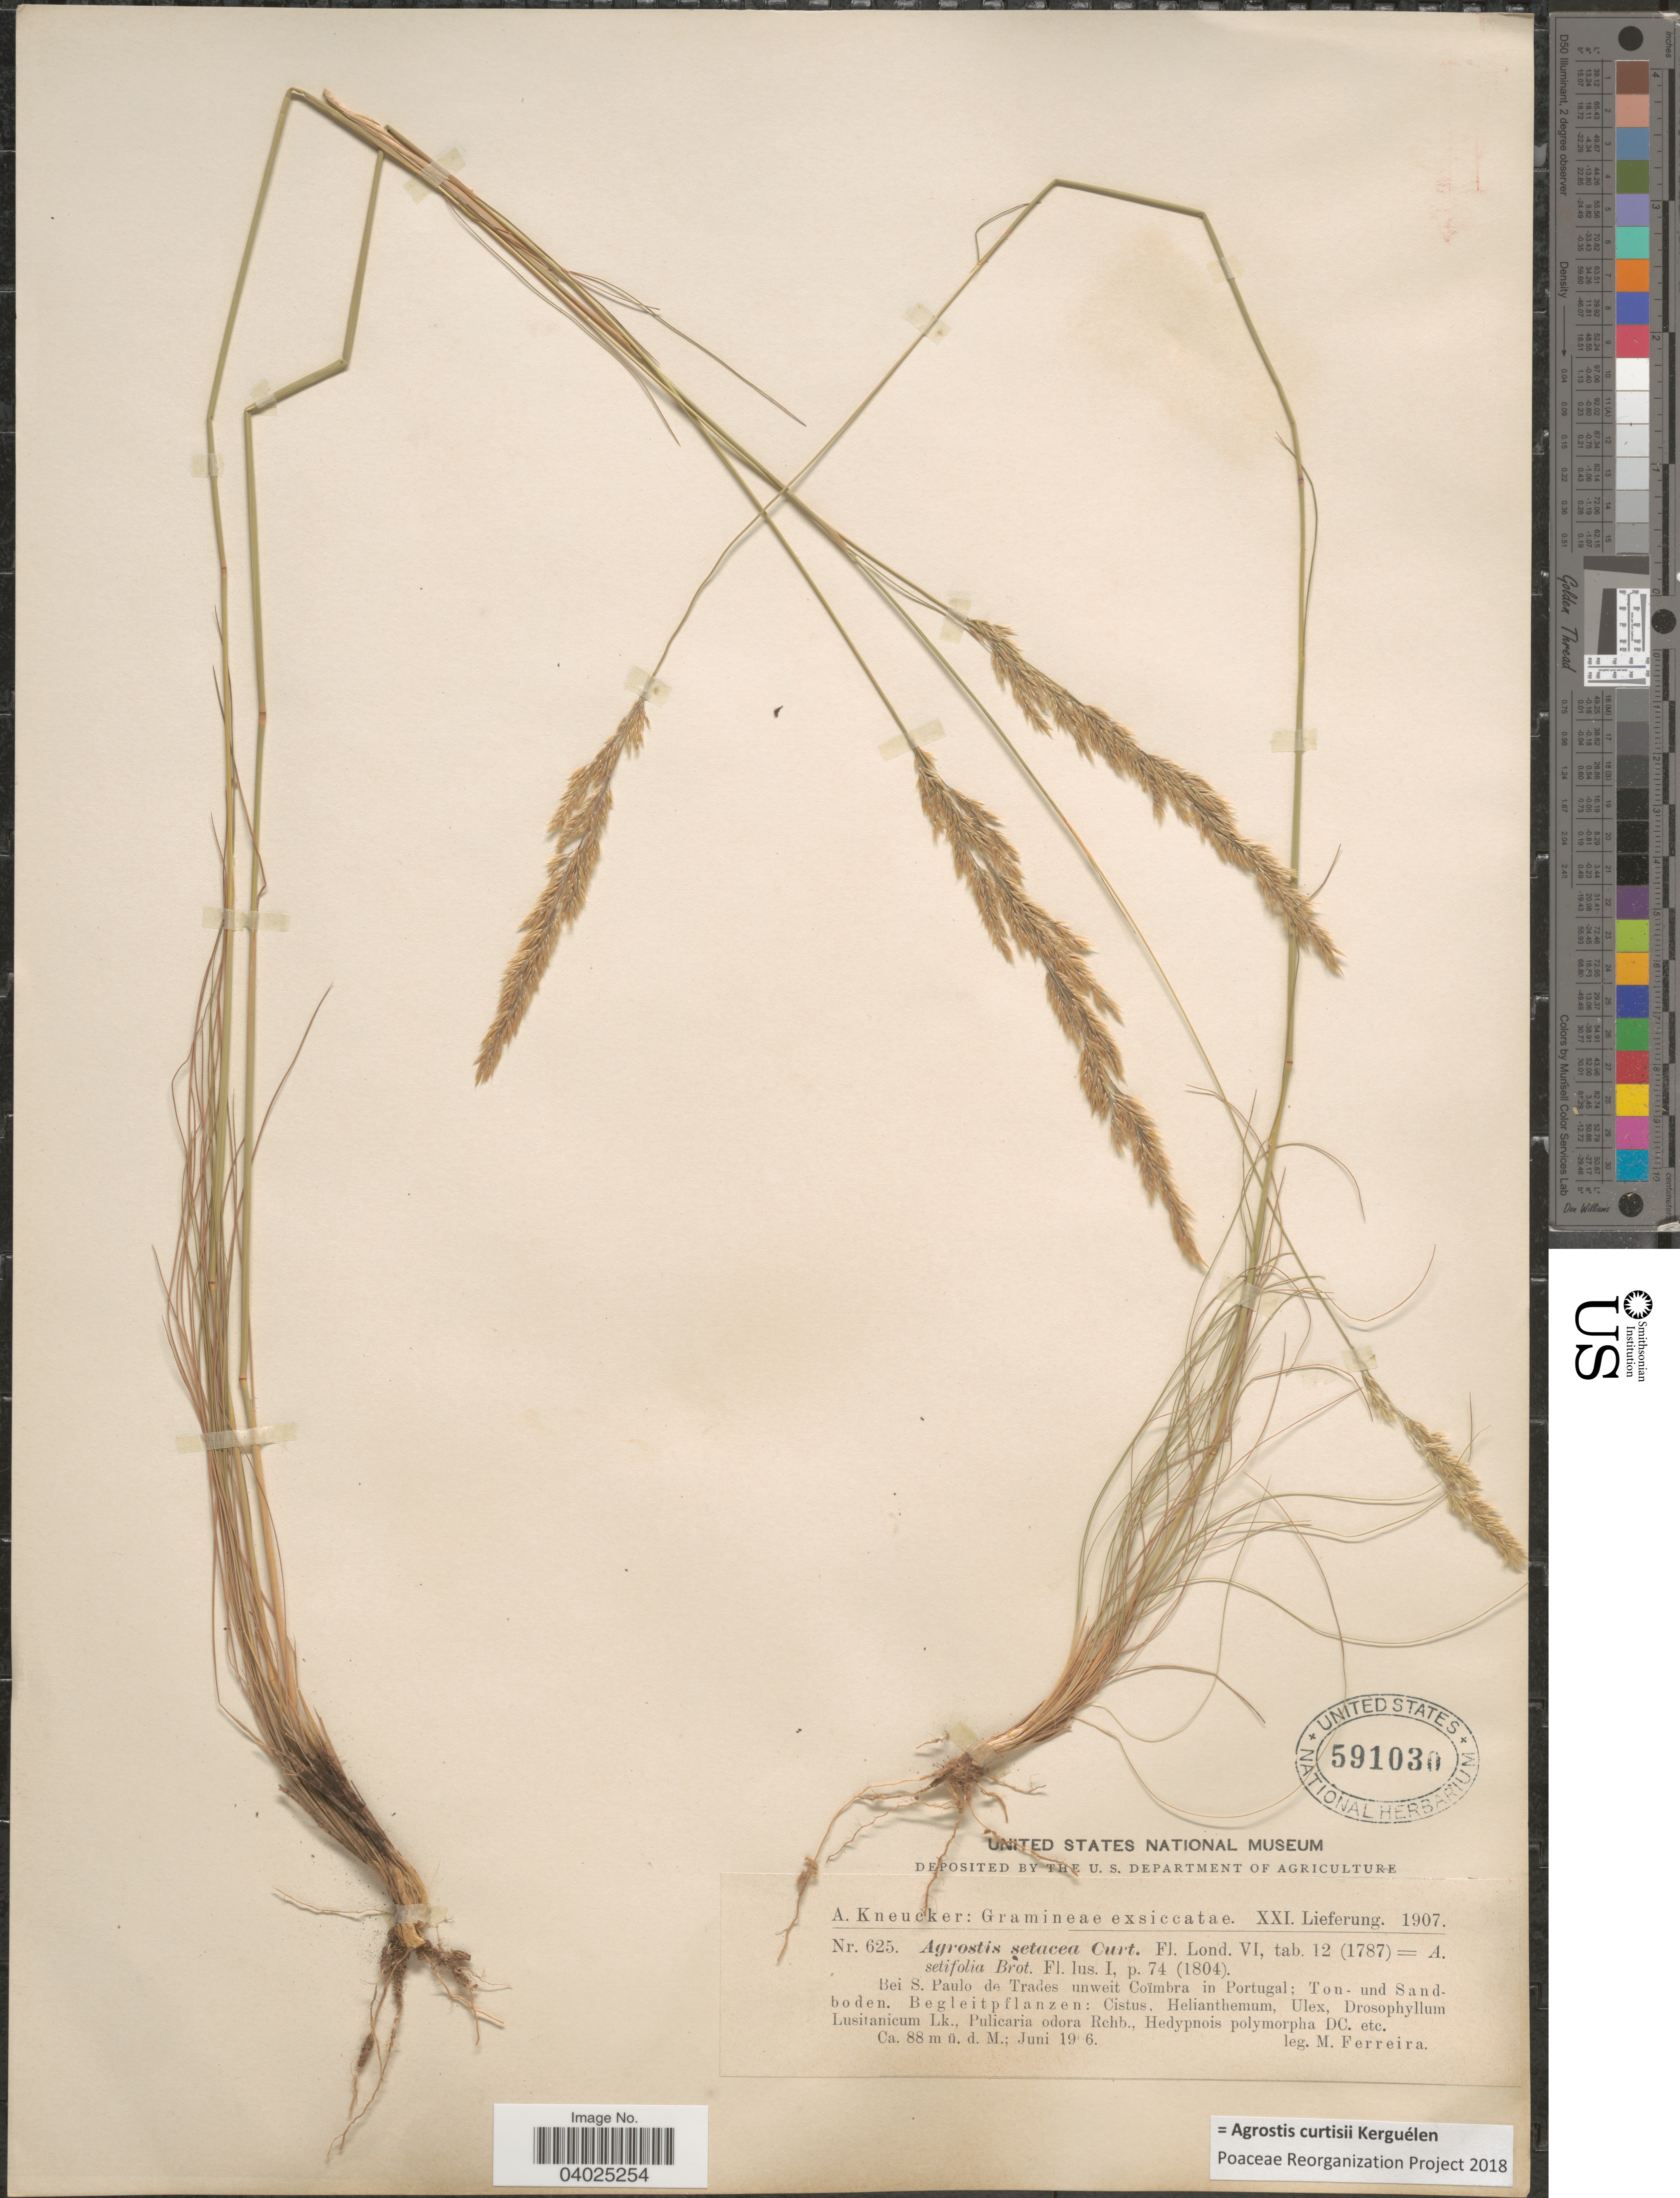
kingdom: Plantae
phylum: Tracheophyta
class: Liliopsida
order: Poales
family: Poaceae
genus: Alpagrostis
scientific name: Alpagrostis curtisii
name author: (Kerguélen) P.M. Peterson et al.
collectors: M. Ferreira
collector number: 625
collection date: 1966-06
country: Portugal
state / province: Coimbra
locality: Bei S. Paulo de Trades unweit Coïmbra in Portugal; Ton - und Sandboden.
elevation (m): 88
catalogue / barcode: US 591030